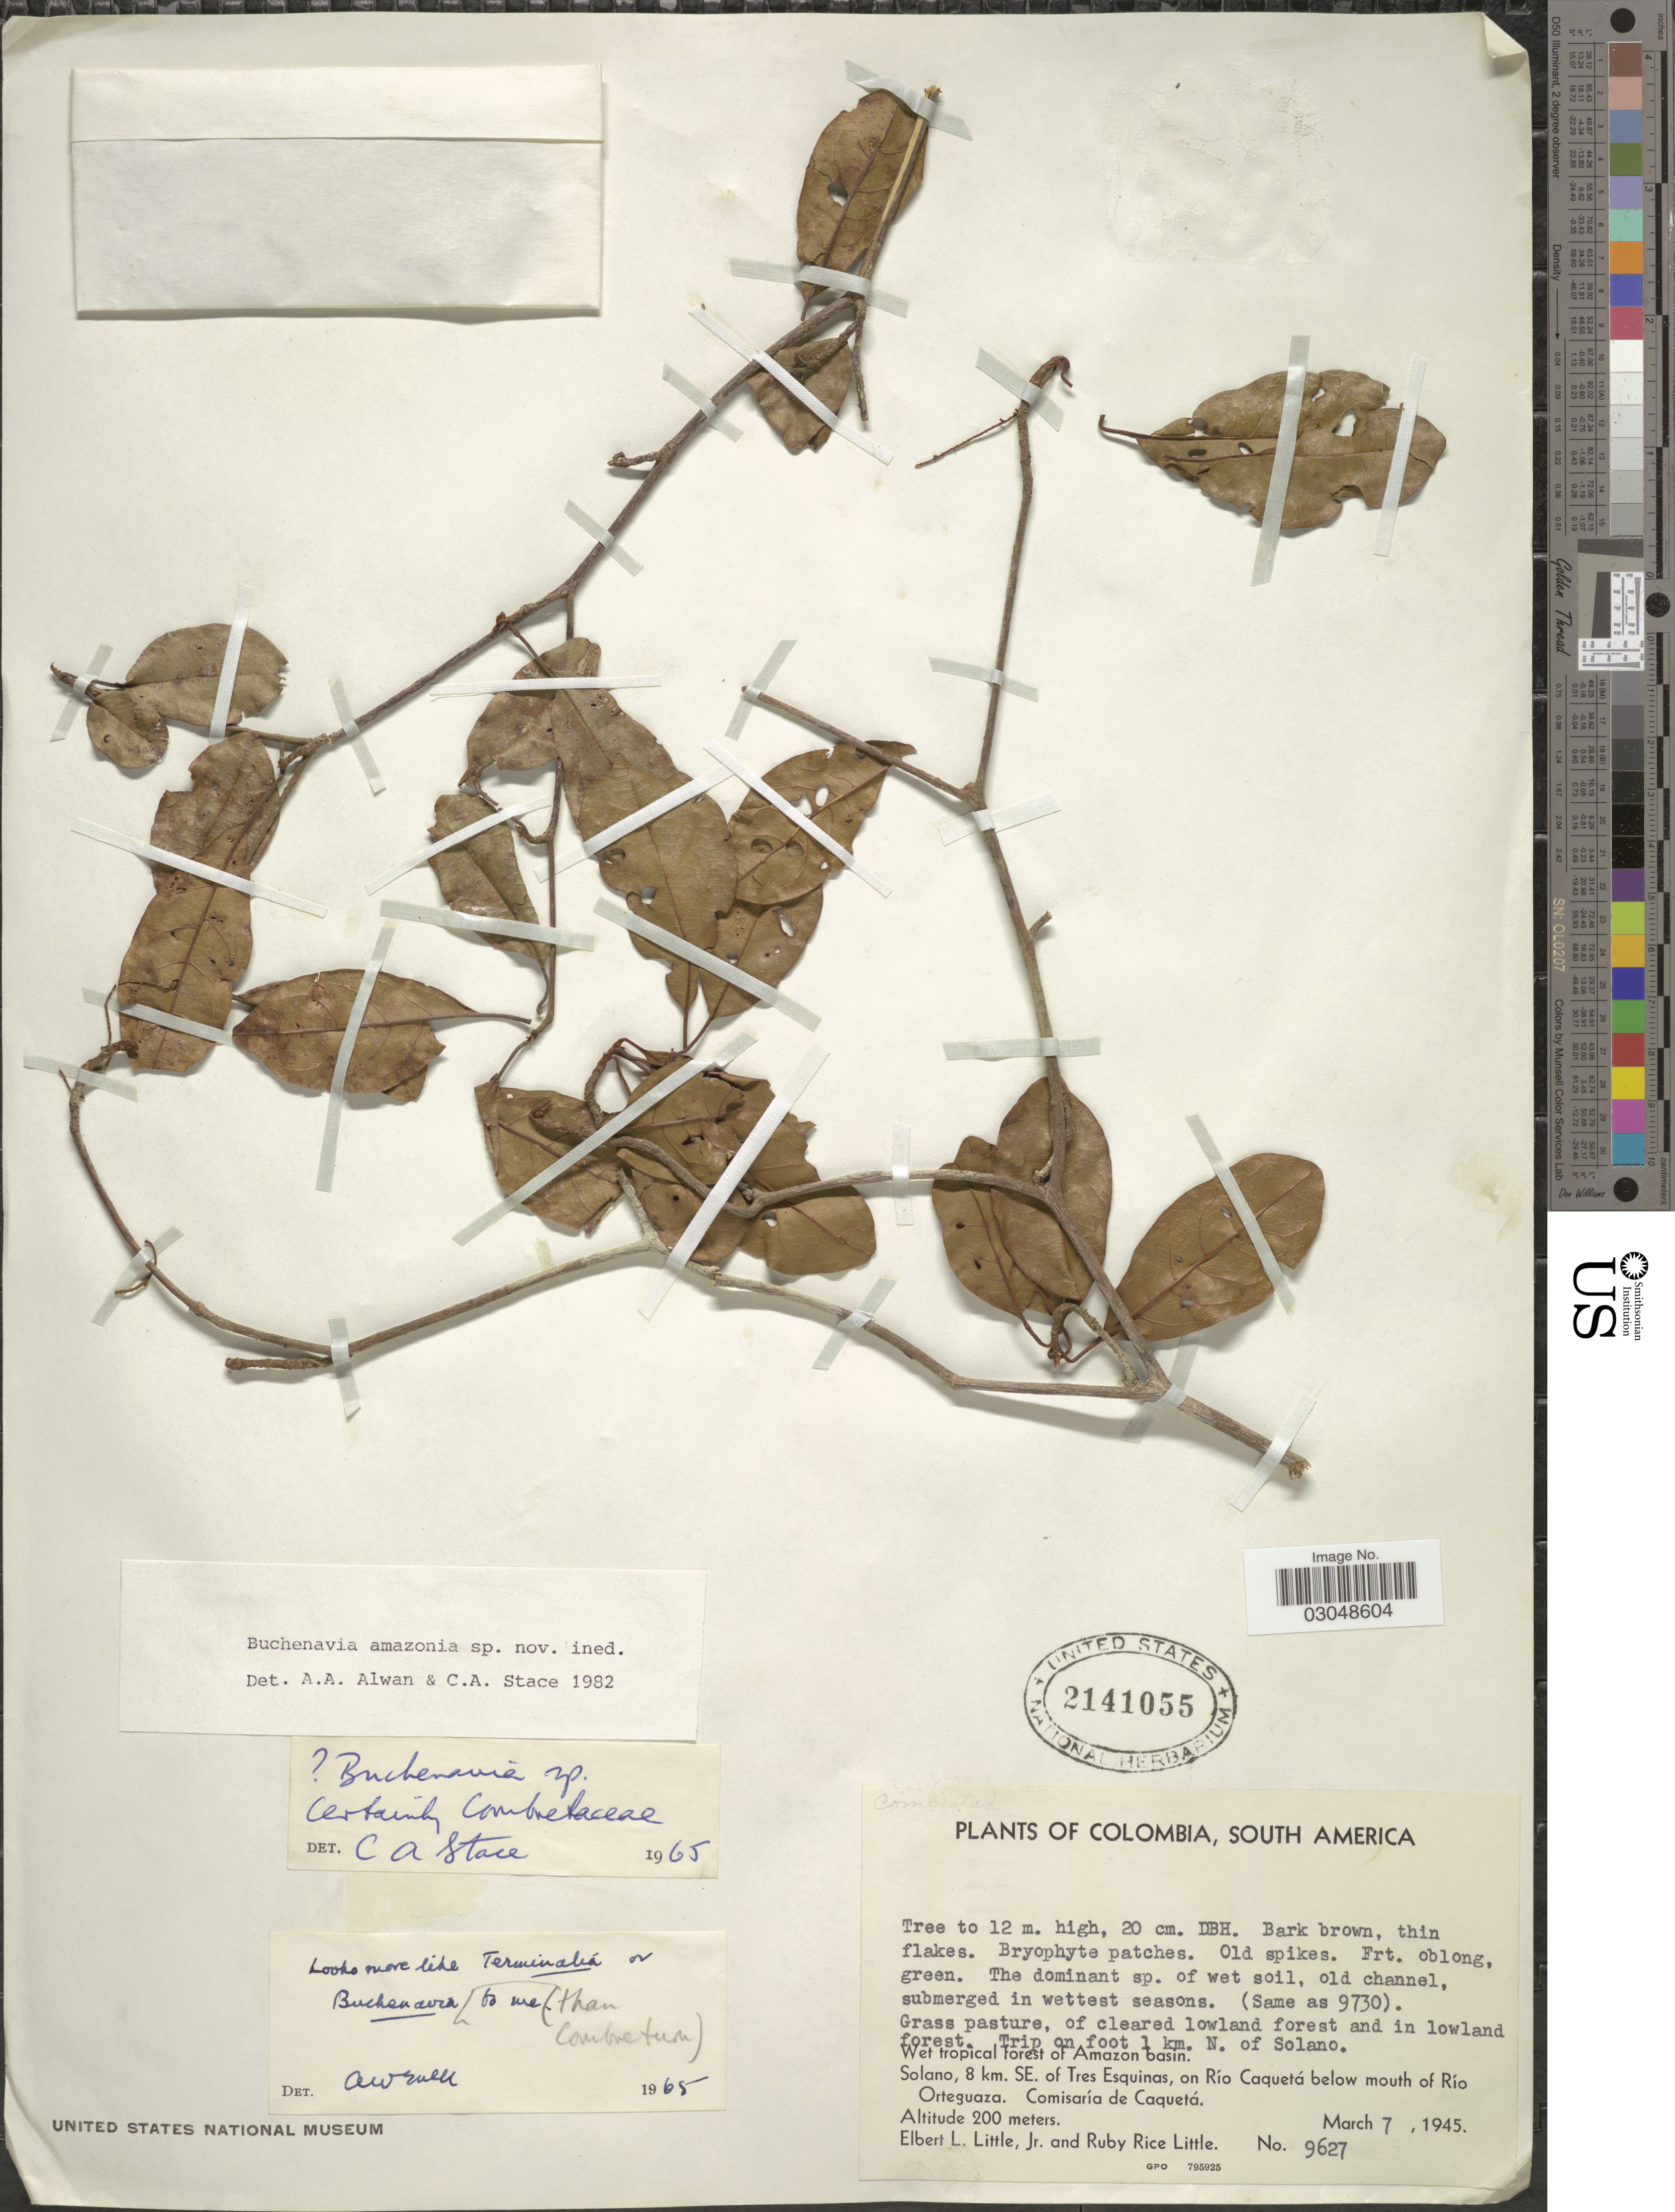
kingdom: Plantae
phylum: Tracheophyta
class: Magnoliopsida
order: Myrtales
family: Combretaceae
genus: Terminalia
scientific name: Terminalia viridiflora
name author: (Ducke) Gere & Boatwr.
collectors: E. L. Little & R. R. Little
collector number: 9627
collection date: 1945-03-07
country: Colombia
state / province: Caquetá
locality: Trip on foot 1 km. N. of Solano. Solano, 8 km. SE. of Tres Esquinas, on Río Caquetá below mouth of Río Orteguaza. Comisaría de Caquetá.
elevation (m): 200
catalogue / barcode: US 2141055